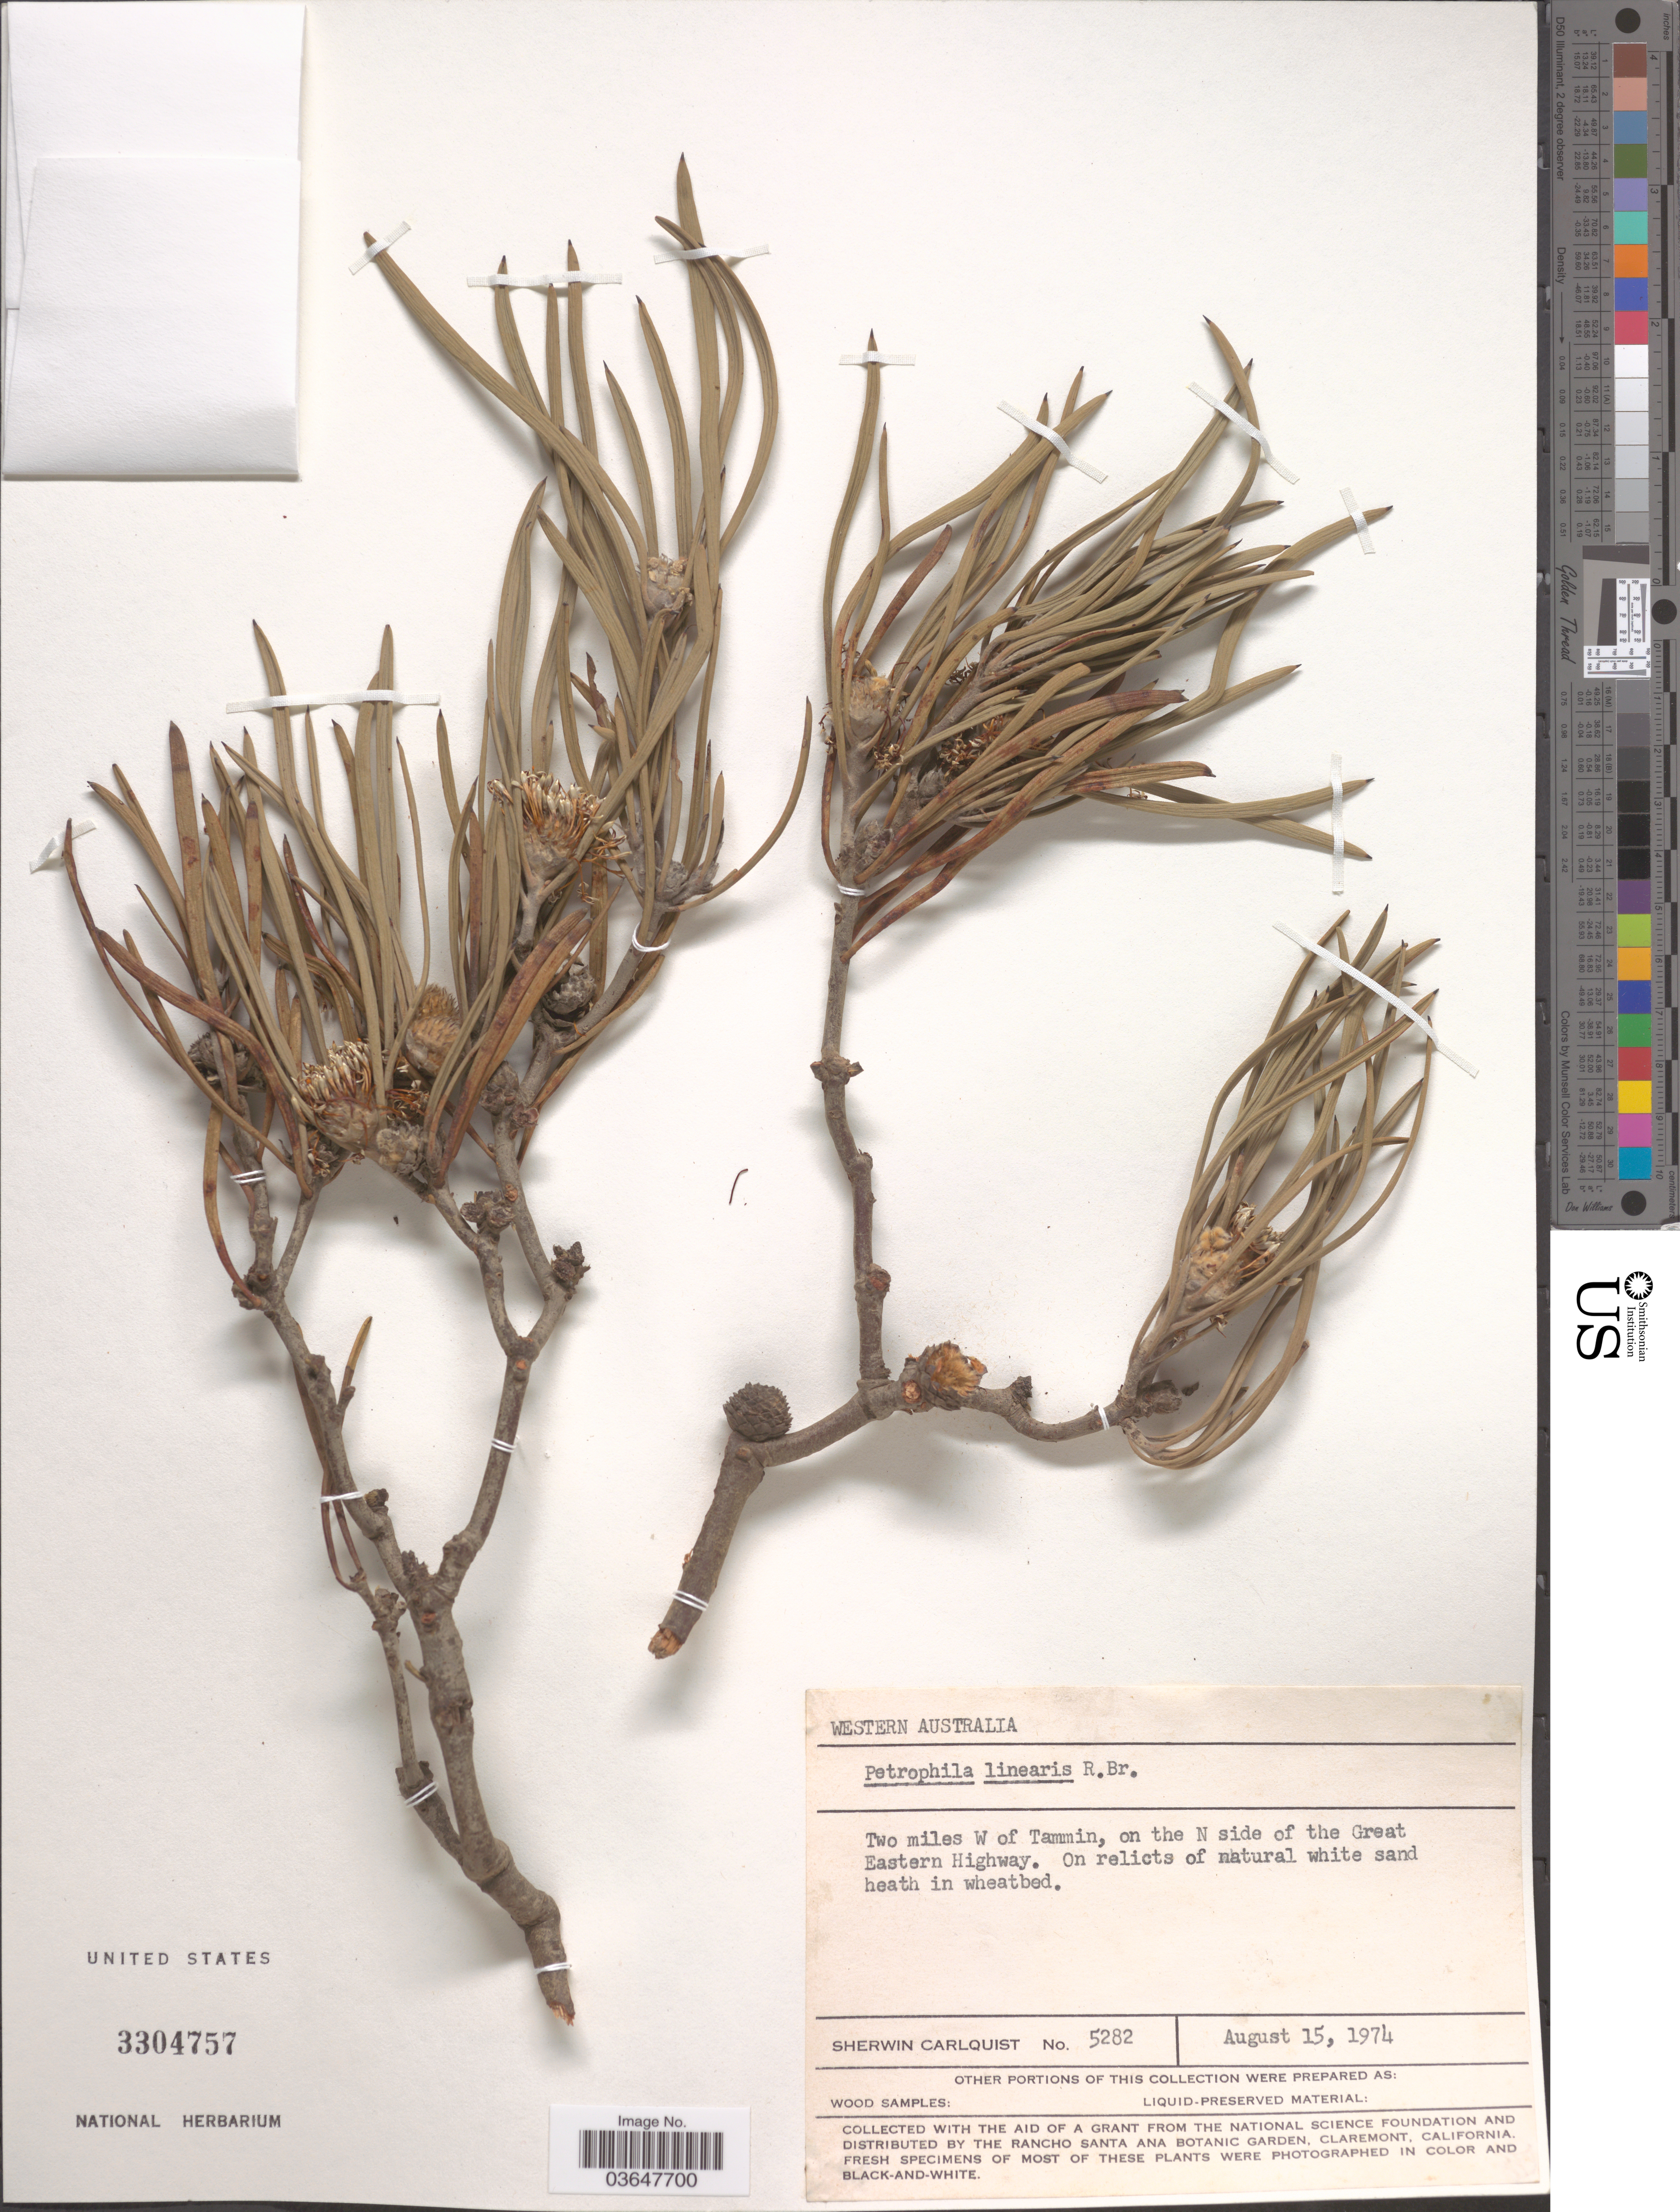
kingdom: Plantae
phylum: Tracheophyta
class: Magnoliopsida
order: Proteales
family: Proteaceae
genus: Petrophile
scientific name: Petrophile linearis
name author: R. Br.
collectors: S. Carlquist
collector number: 5282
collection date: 1974-08-15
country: Australia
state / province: Western Australia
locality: Two miles W of Tammin, on the N side of the Great Eastern Highway.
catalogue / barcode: US 3304757